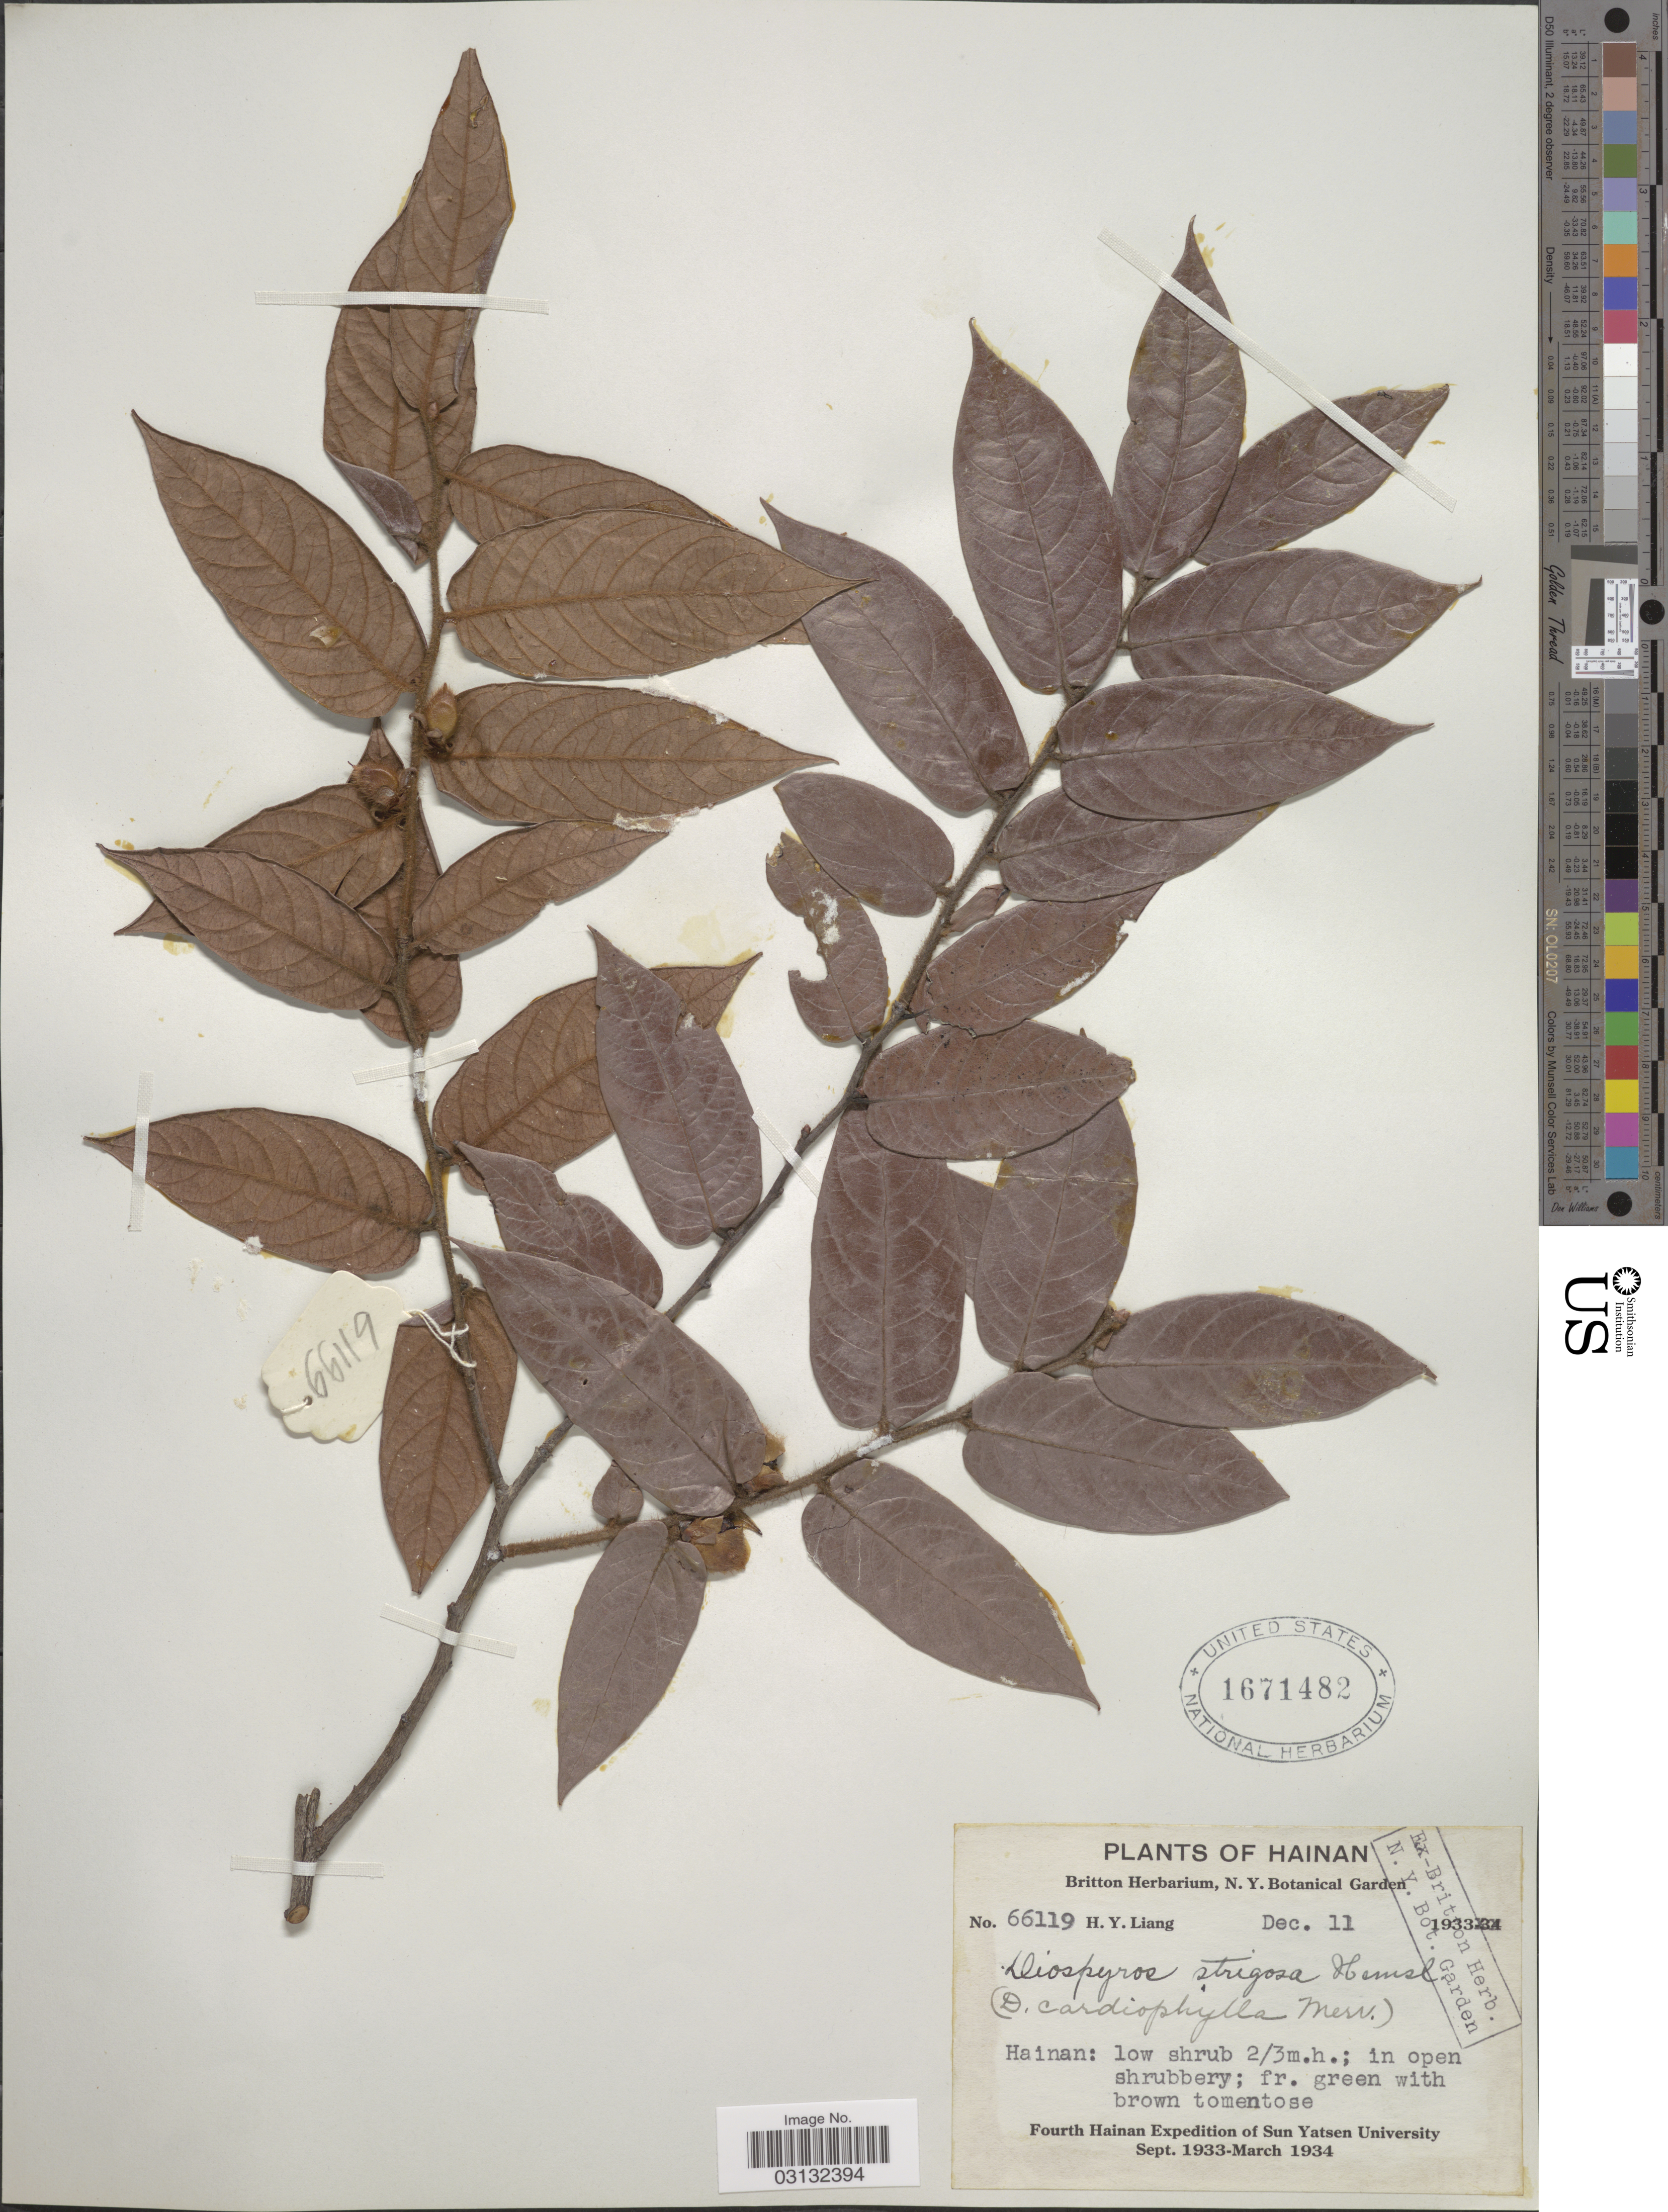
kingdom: Plantae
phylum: Tracheophyta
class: Magnoliopsida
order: Ericales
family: Ebenaceae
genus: Diospyros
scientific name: Diospyros strigosa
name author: Hemsl.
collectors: H. Y. Liang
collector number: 66119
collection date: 1933-12-11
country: China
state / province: Hainan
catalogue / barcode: US 1671482